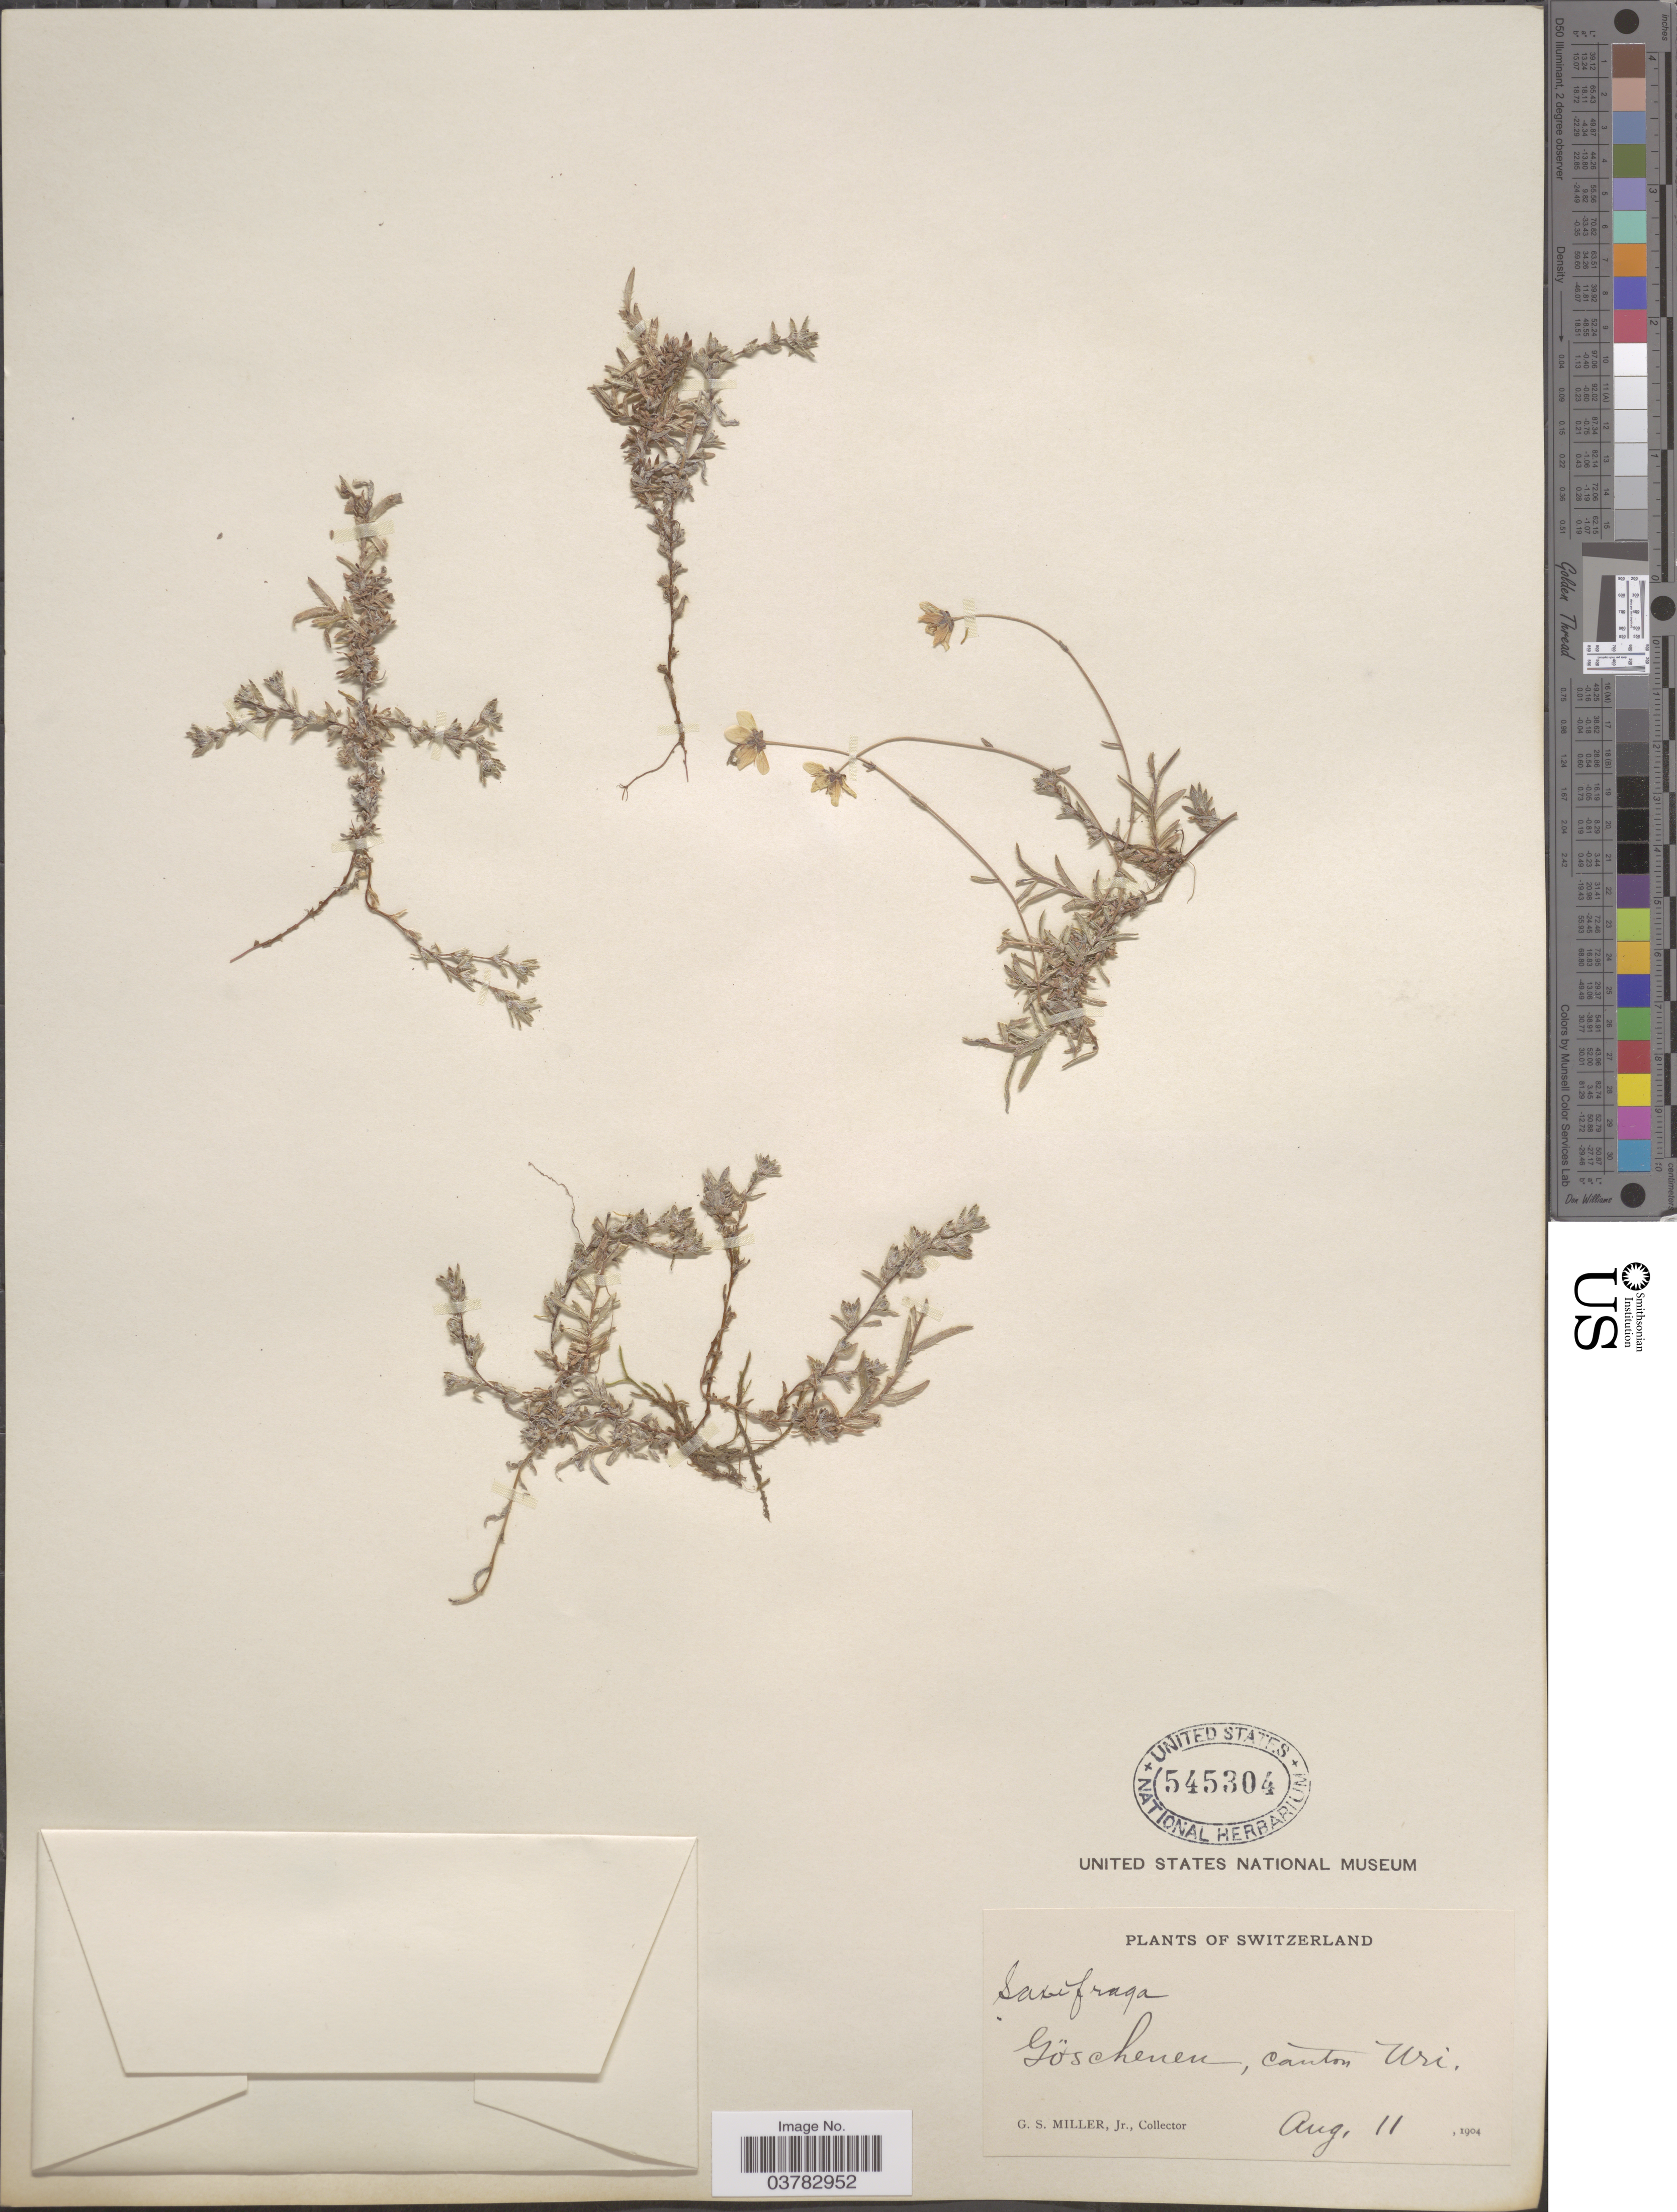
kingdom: Plantae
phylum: Tracheophyta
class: Magnoliopsida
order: Saxifragales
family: Saxifragaceae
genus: Saxifraga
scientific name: Saxifraga sp.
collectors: G. S. Miller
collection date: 1904-08-11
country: Switzerland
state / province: Uri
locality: Göschenen, canton Uri.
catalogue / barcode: US 545304